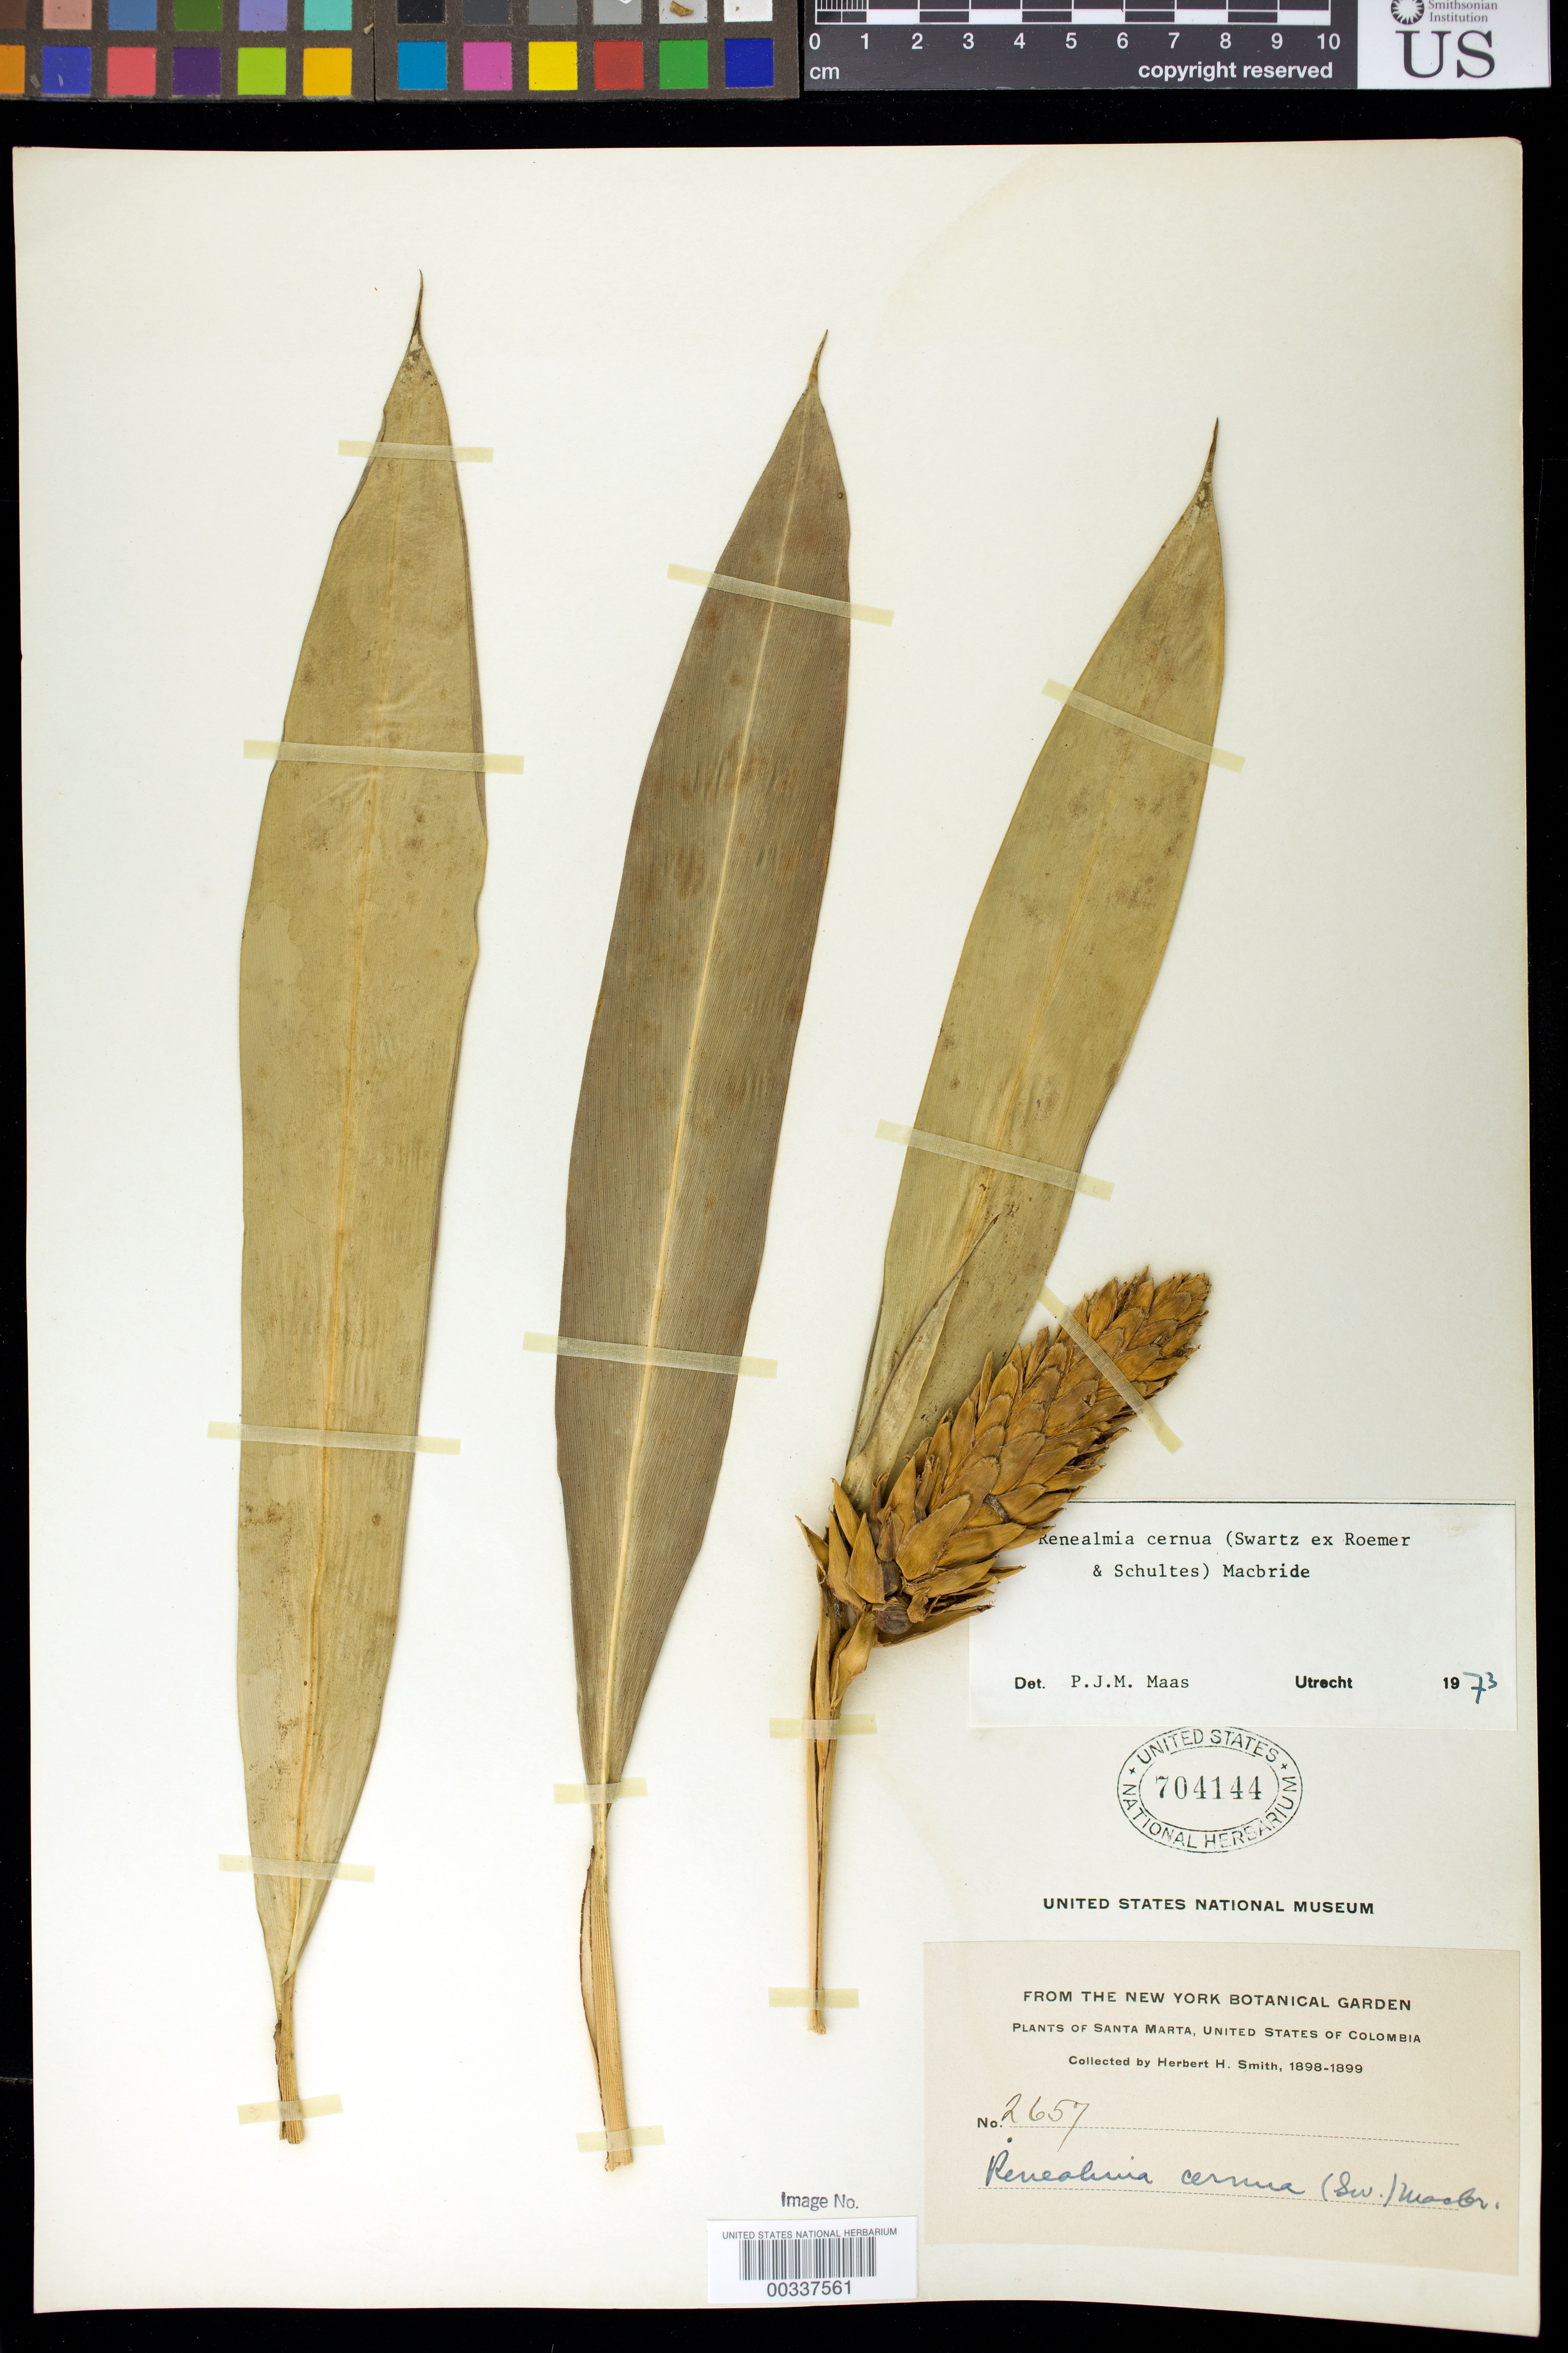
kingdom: Plantae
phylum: Tracheophyta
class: Liliopsida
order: Zingiberales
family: Zingiberaceae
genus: Renealmia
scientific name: Renealmia cernua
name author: (Sw. ex Roem. & Schult.) J.F. Macbr.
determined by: Maas, Paul J. M.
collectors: Herbert H. Smith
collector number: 2657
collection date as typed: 1898 to -- -- 1899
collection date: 1898/1899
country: Colombia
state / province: Magdalena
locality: Plants of Santa Marta, united states of Colombia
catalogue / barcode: US 704144